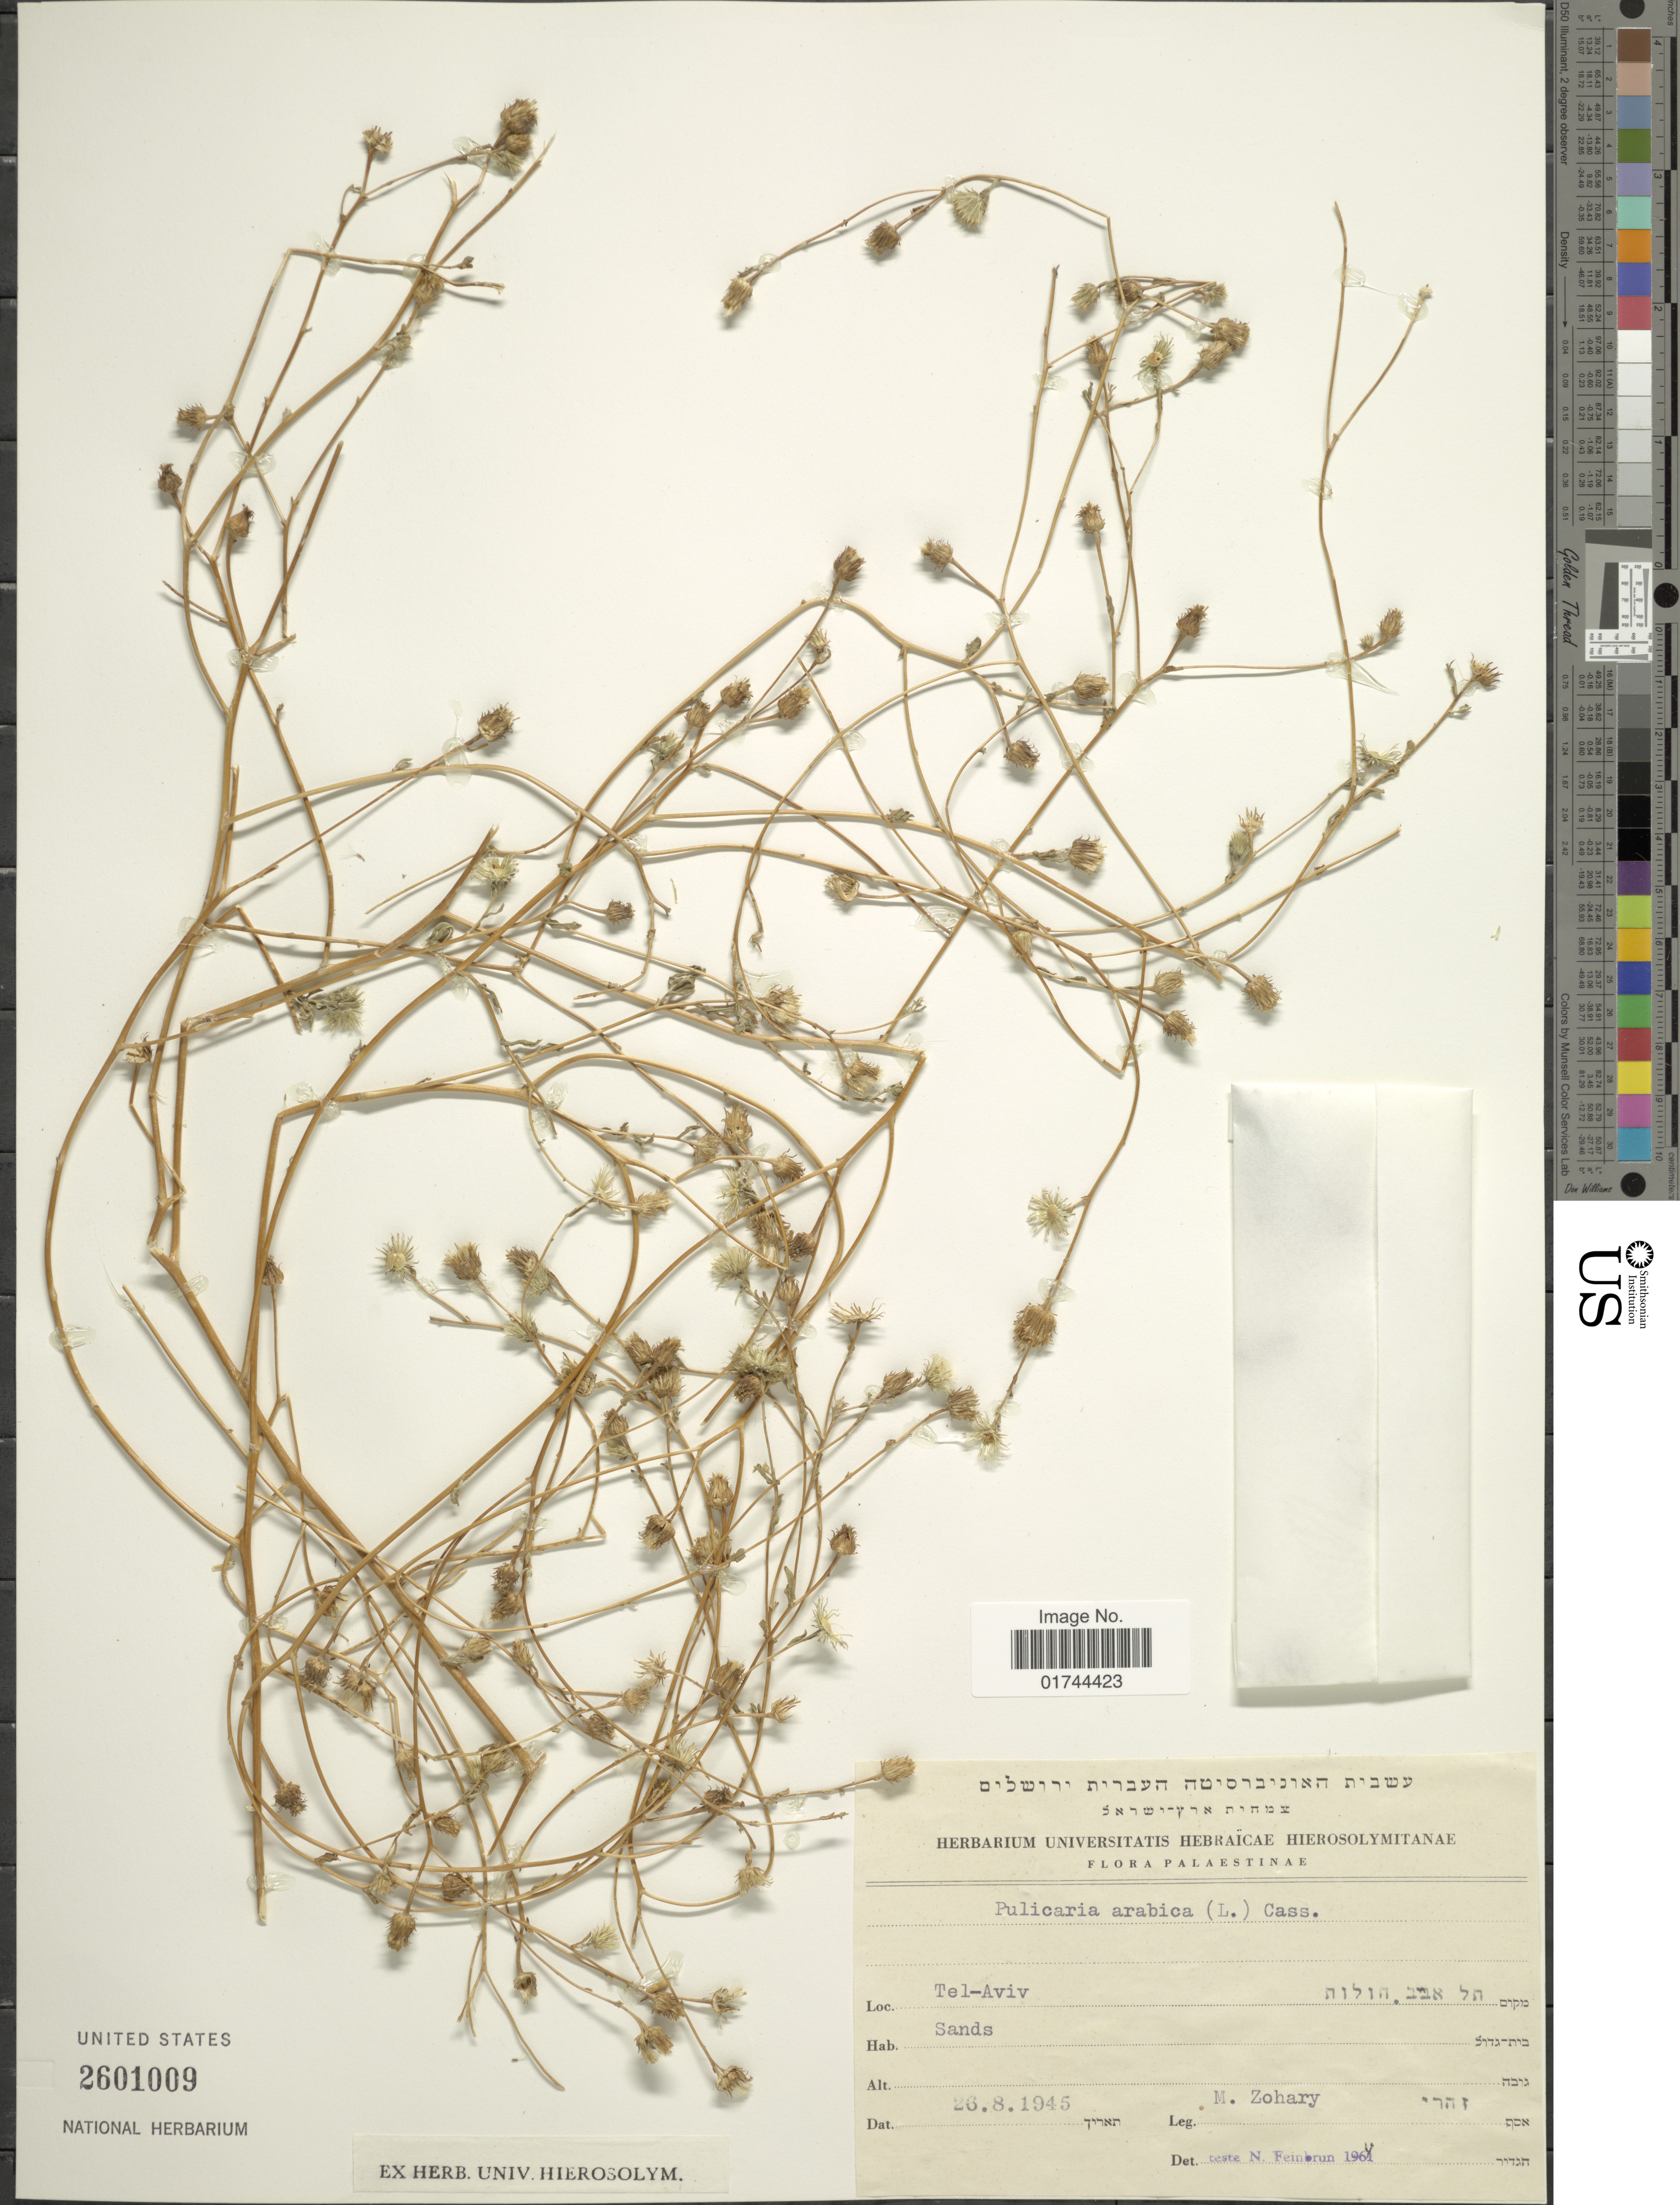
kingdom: Plantae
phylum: Tracheophyta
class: Magnoliopsida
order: Asterales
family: Asteraceae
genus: Pulicaria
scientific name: Pulicaria arabica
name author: (L.) Cass.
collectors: M. Zohary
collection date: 1945-08-26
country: Israel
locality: Palaestinae, Tel-Aviv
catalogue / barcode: US 2601009